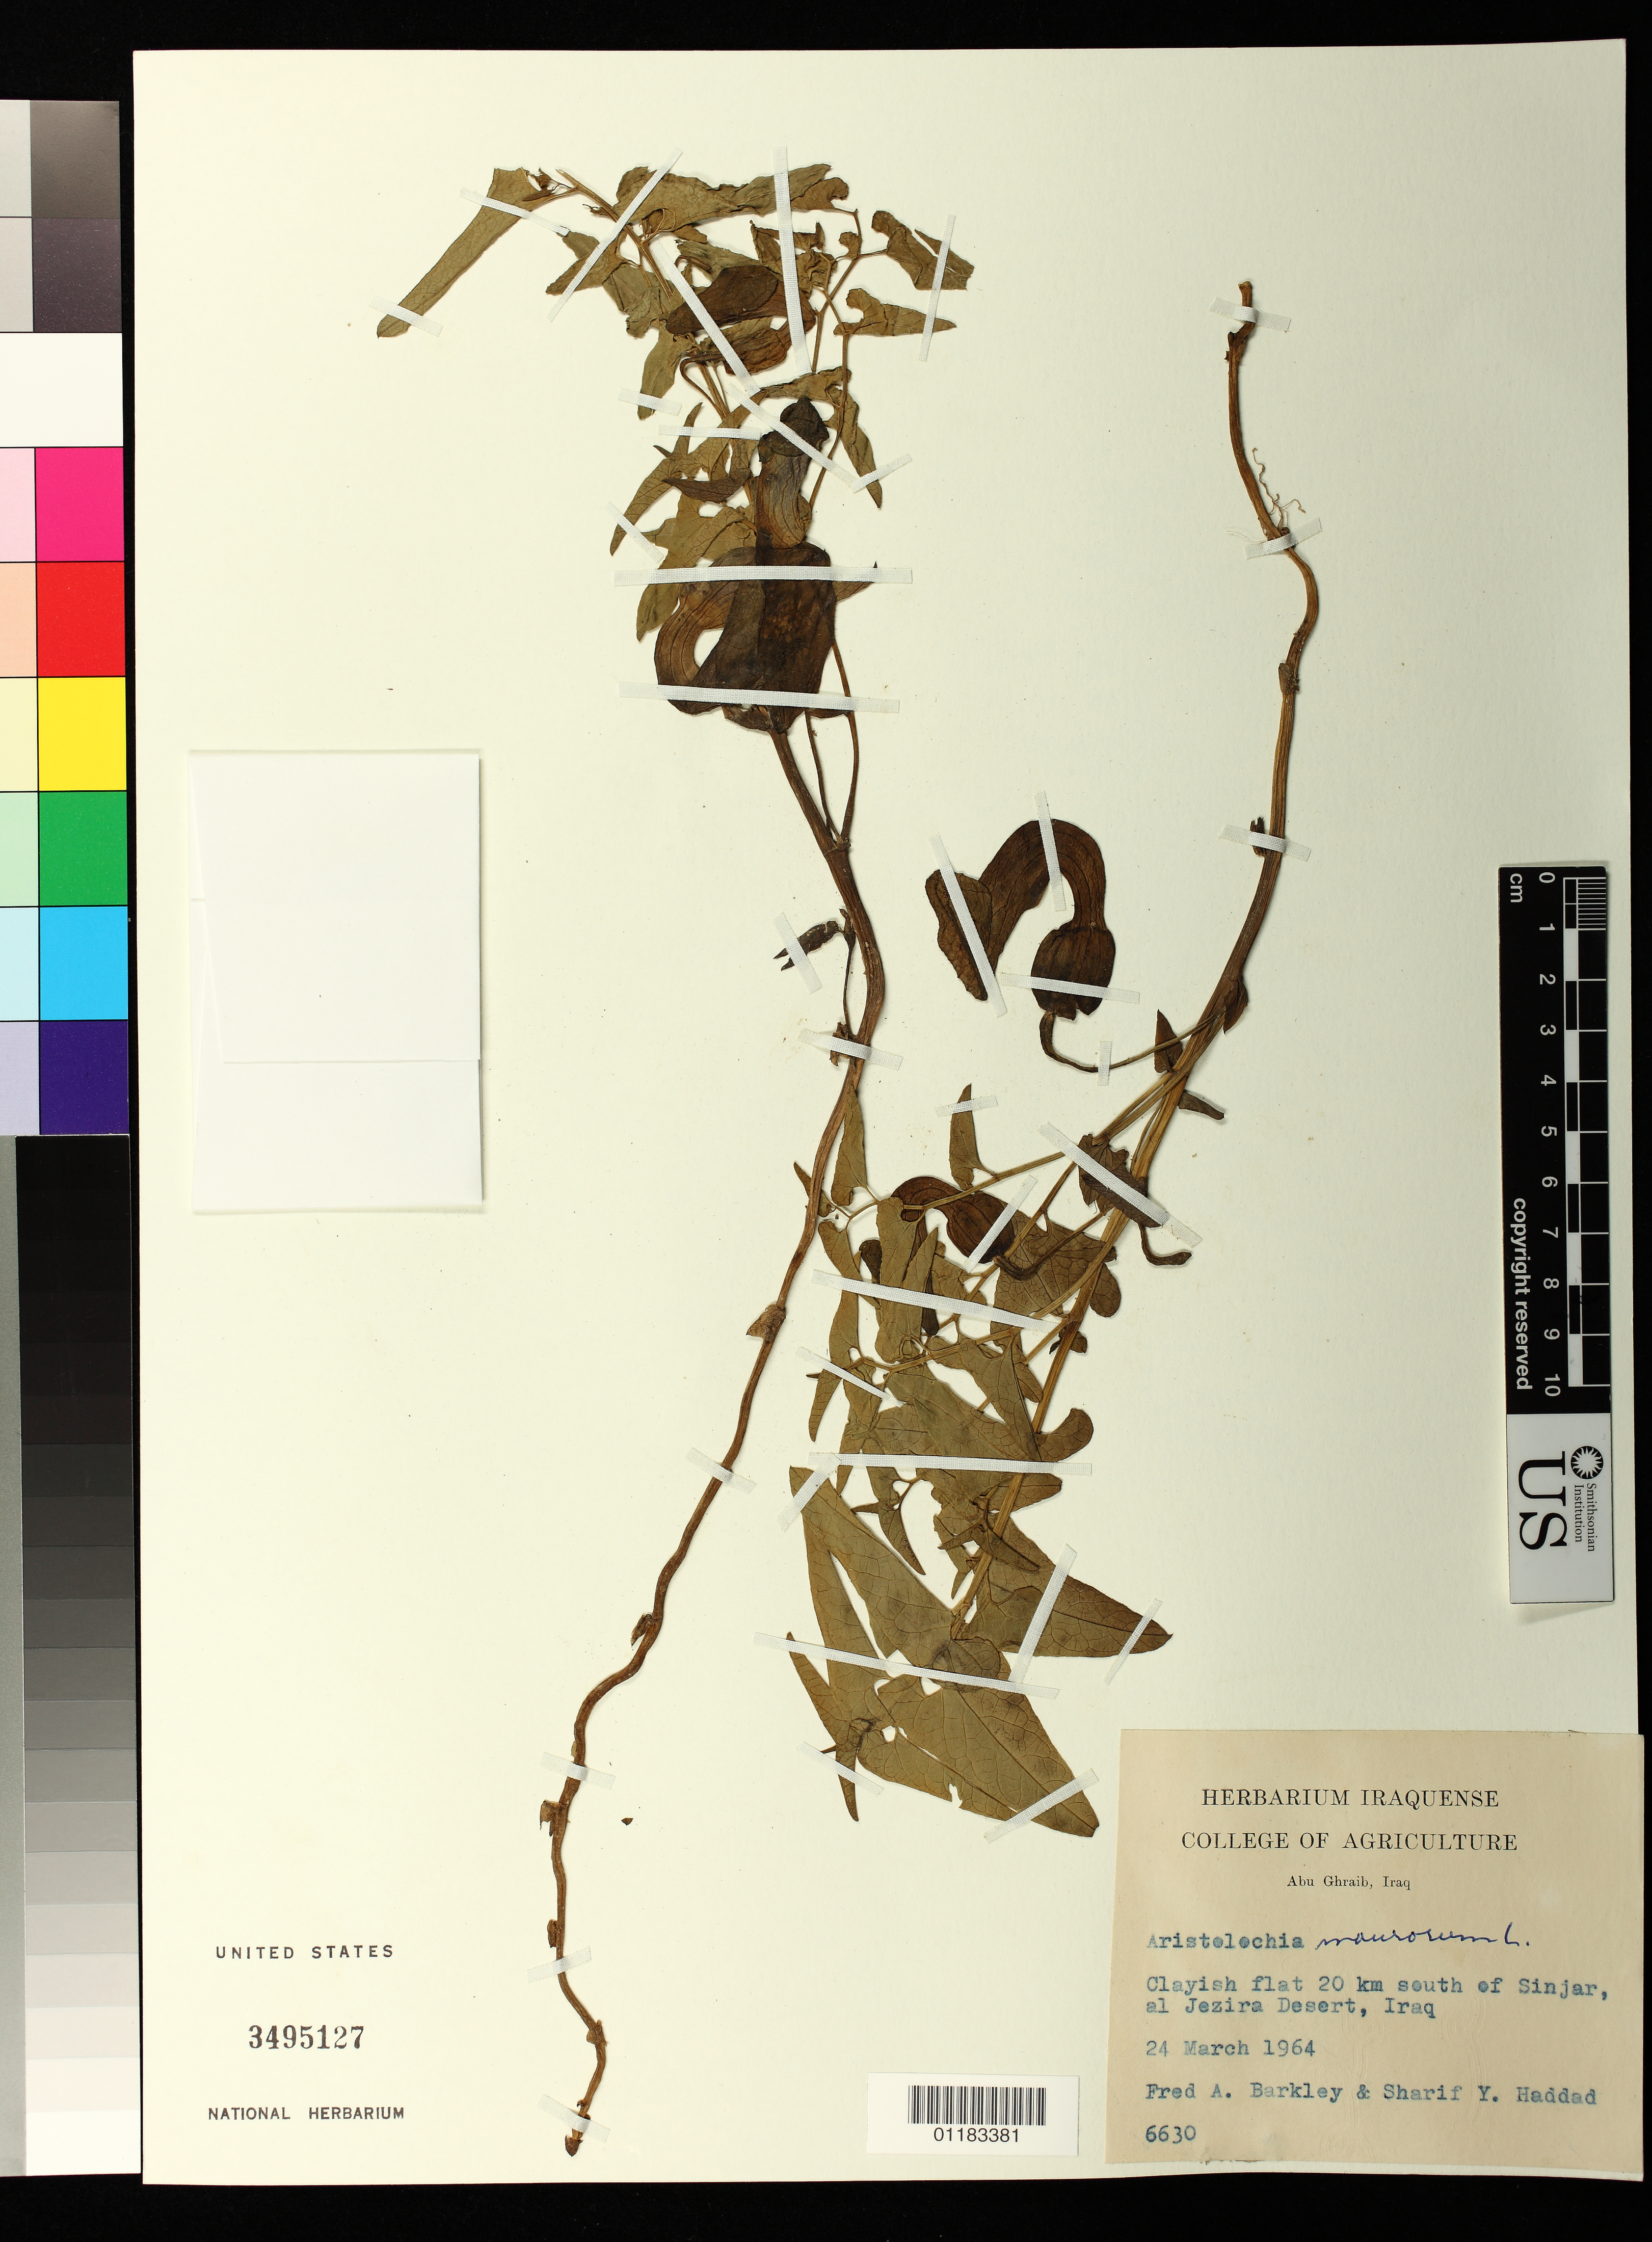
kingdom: Plantae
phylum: Tracheophyta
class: Magnoliopsida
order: Piperales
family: Aristolochiaceae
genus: Aristolochia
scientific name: Aristolochia maurorum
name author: L.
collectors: F. A. Barkley & S. Haddad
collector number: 6630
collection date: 1964-03-24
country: Iraq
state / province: Ninawá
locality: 20 km south of Sinjar, al Jezira Desert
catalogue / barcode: US 3495127